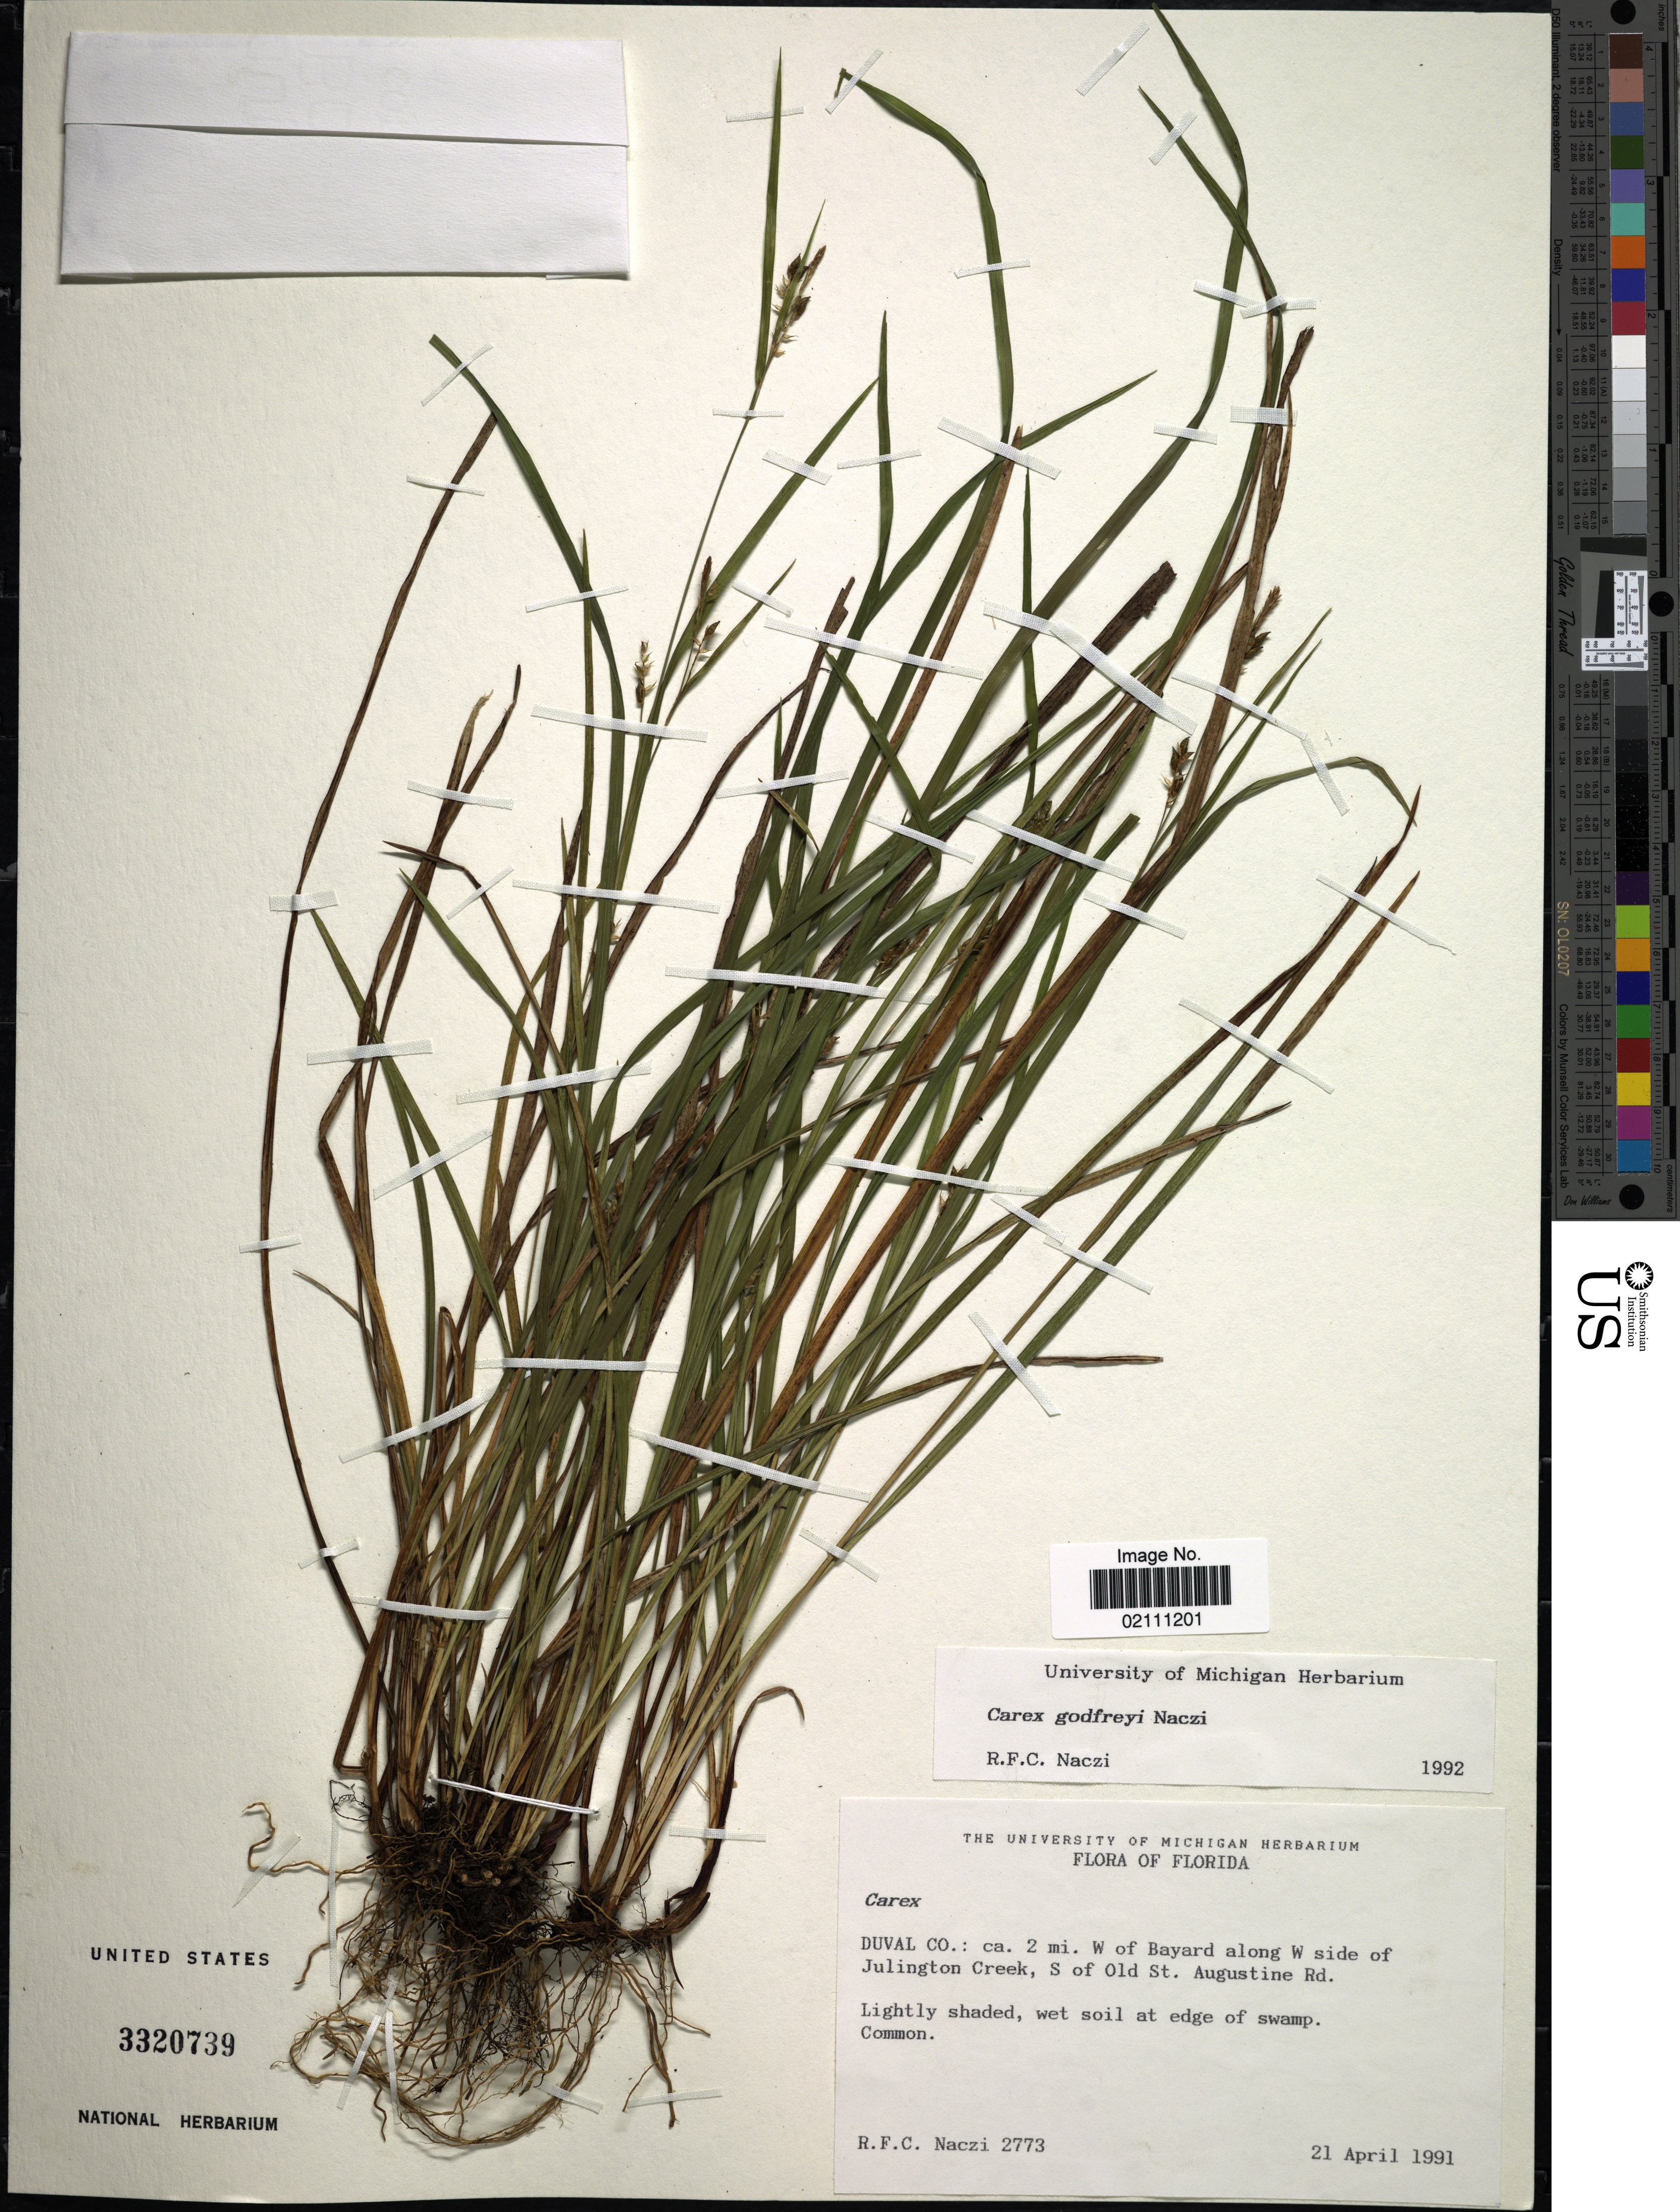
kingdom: Plantae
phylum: Tracheophyta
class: Liliopsida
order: Poales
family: Cyperaceae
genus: Carex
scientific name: Carex godfreyi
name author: Naczi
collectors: R. F. C. Naczi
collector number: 2773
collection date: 1991-04-21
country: United States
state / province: Florida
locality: Duval Co.: 2 mi. W of Bayard along W side of Julington Creek, S of Old St. Augustine Rd.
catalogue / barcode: US 3320739